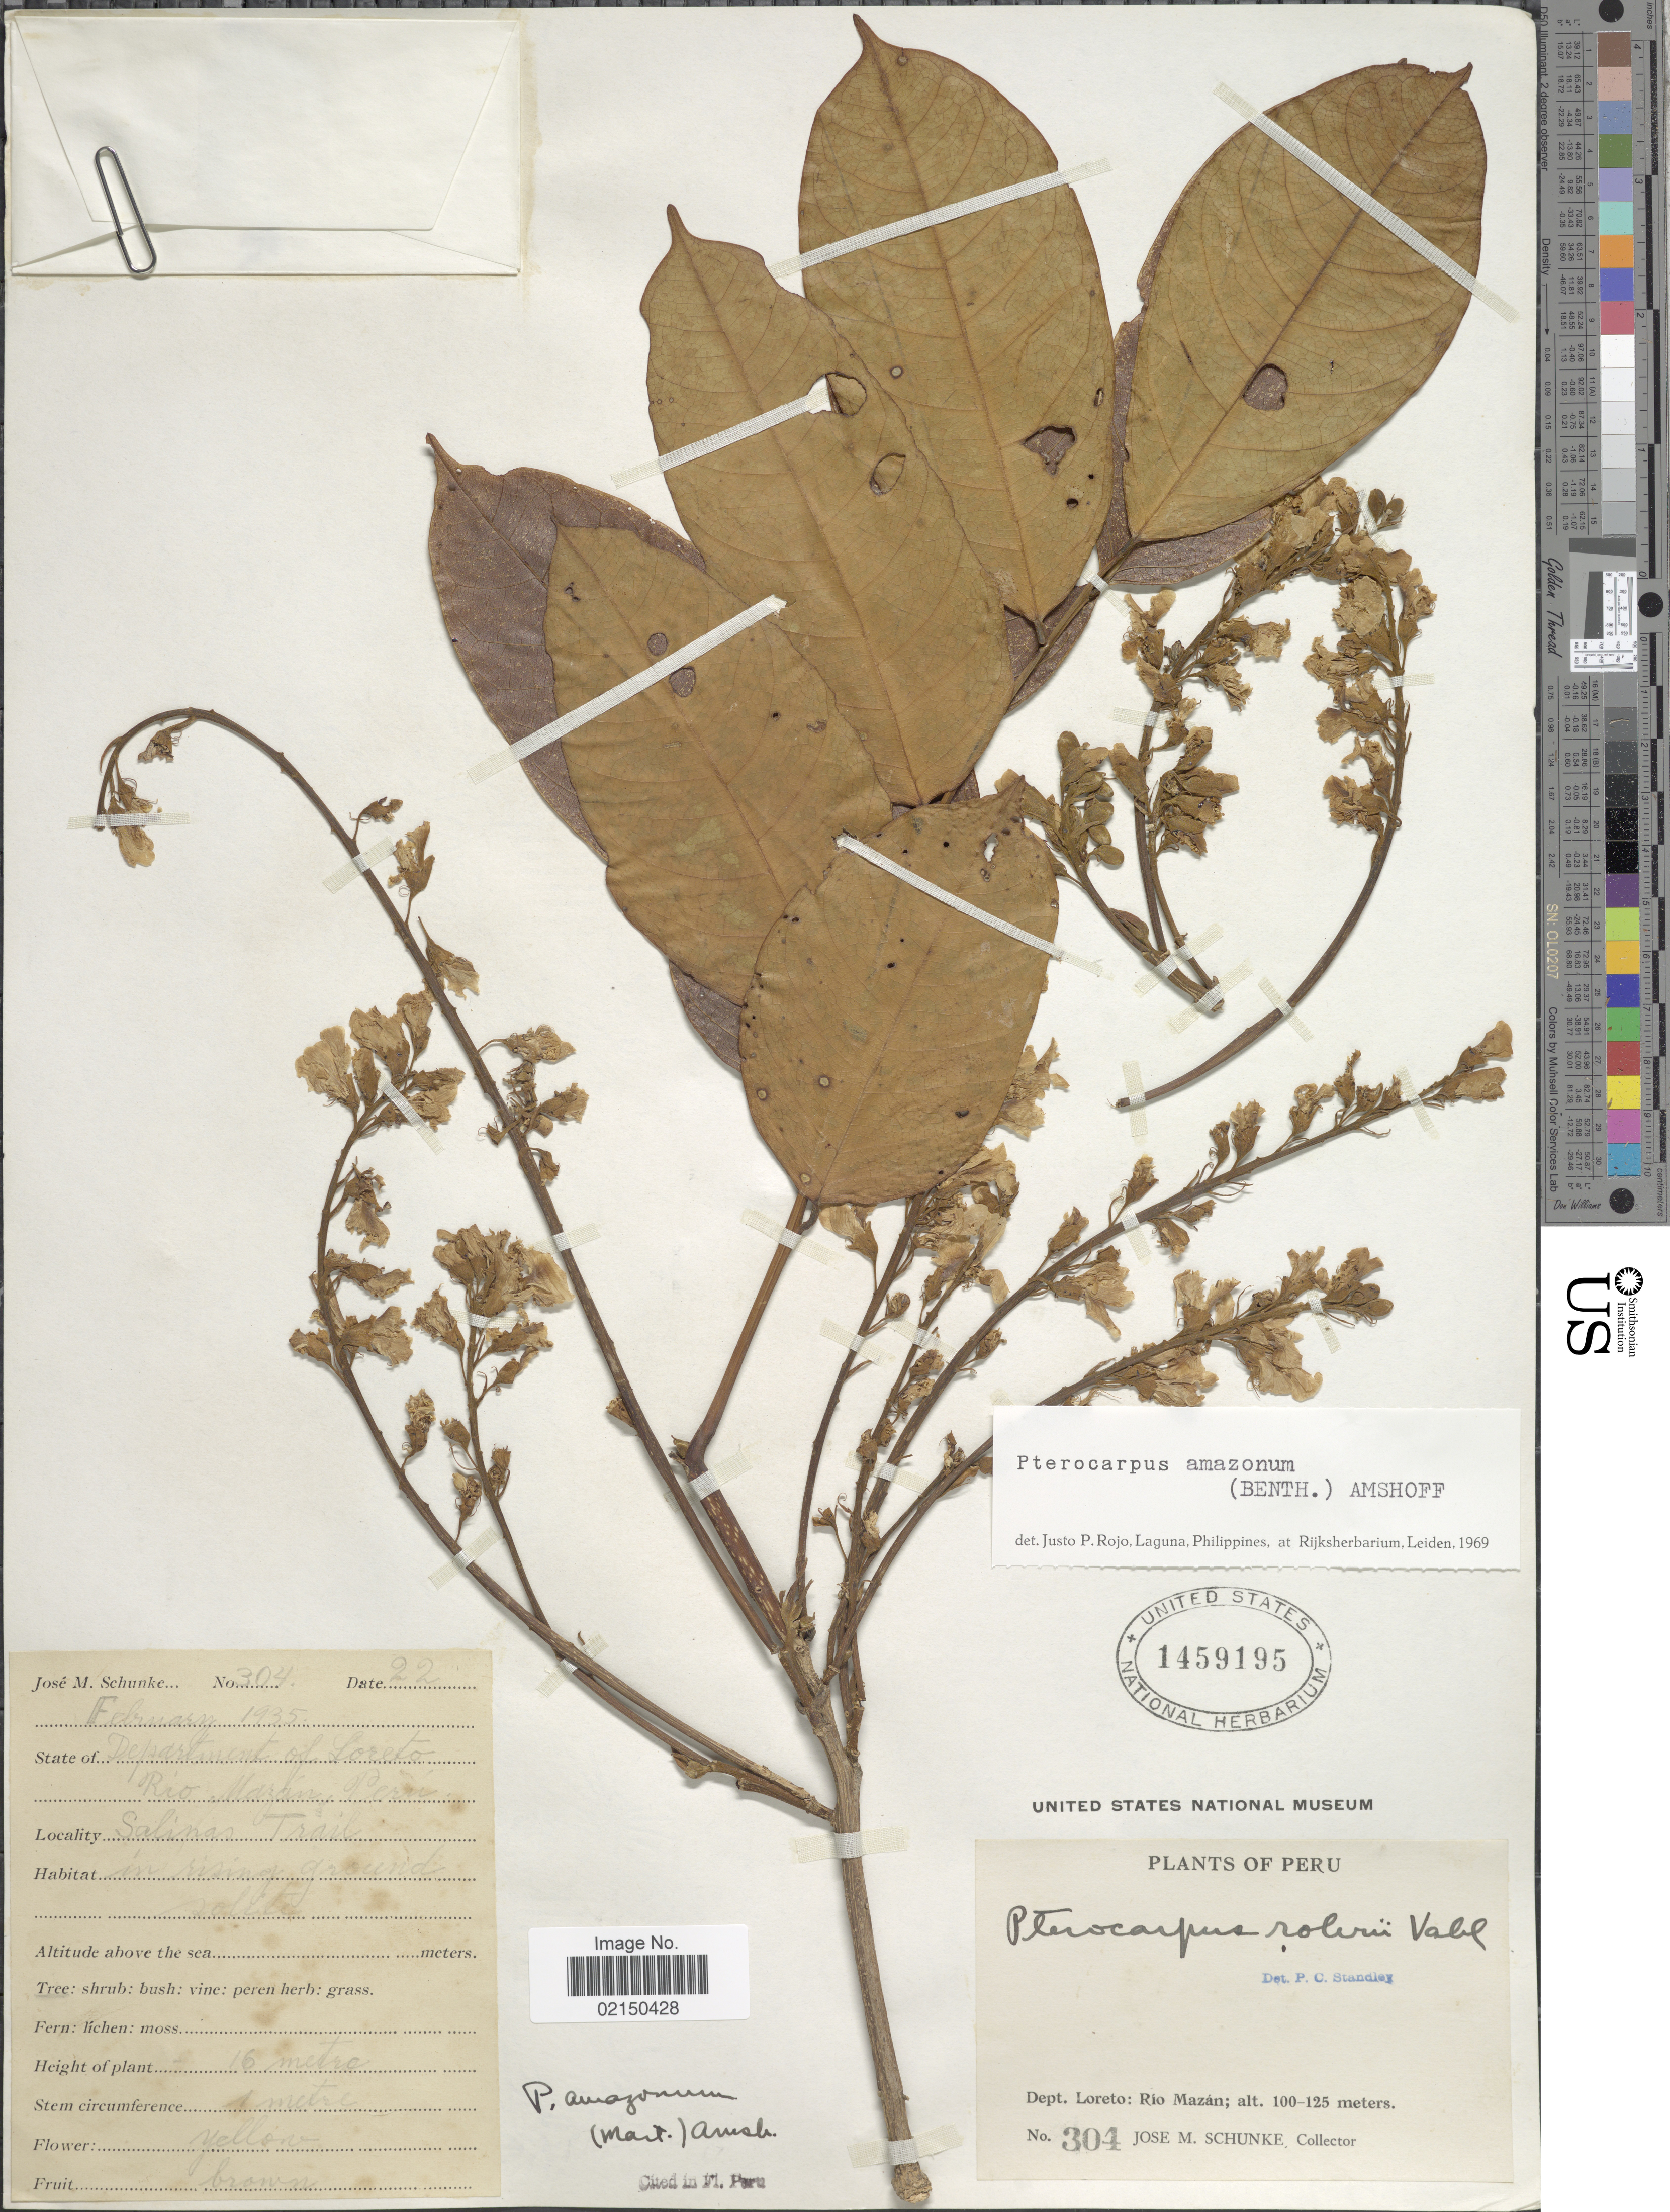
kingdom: Plantae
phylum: Tracheophyta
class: Magnoliopsida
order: Fabales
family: Fabaceae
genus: Pterocarpus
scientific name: Pterocarpus amazonum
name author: (Benth.) Amshoff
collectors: J. M. Schunke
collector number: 304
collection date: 1935-02-22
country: Peru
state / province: Loreto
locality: Río Mazán, Salinas Trail, in rising ground solite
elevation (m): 100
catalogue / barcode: US 1459195